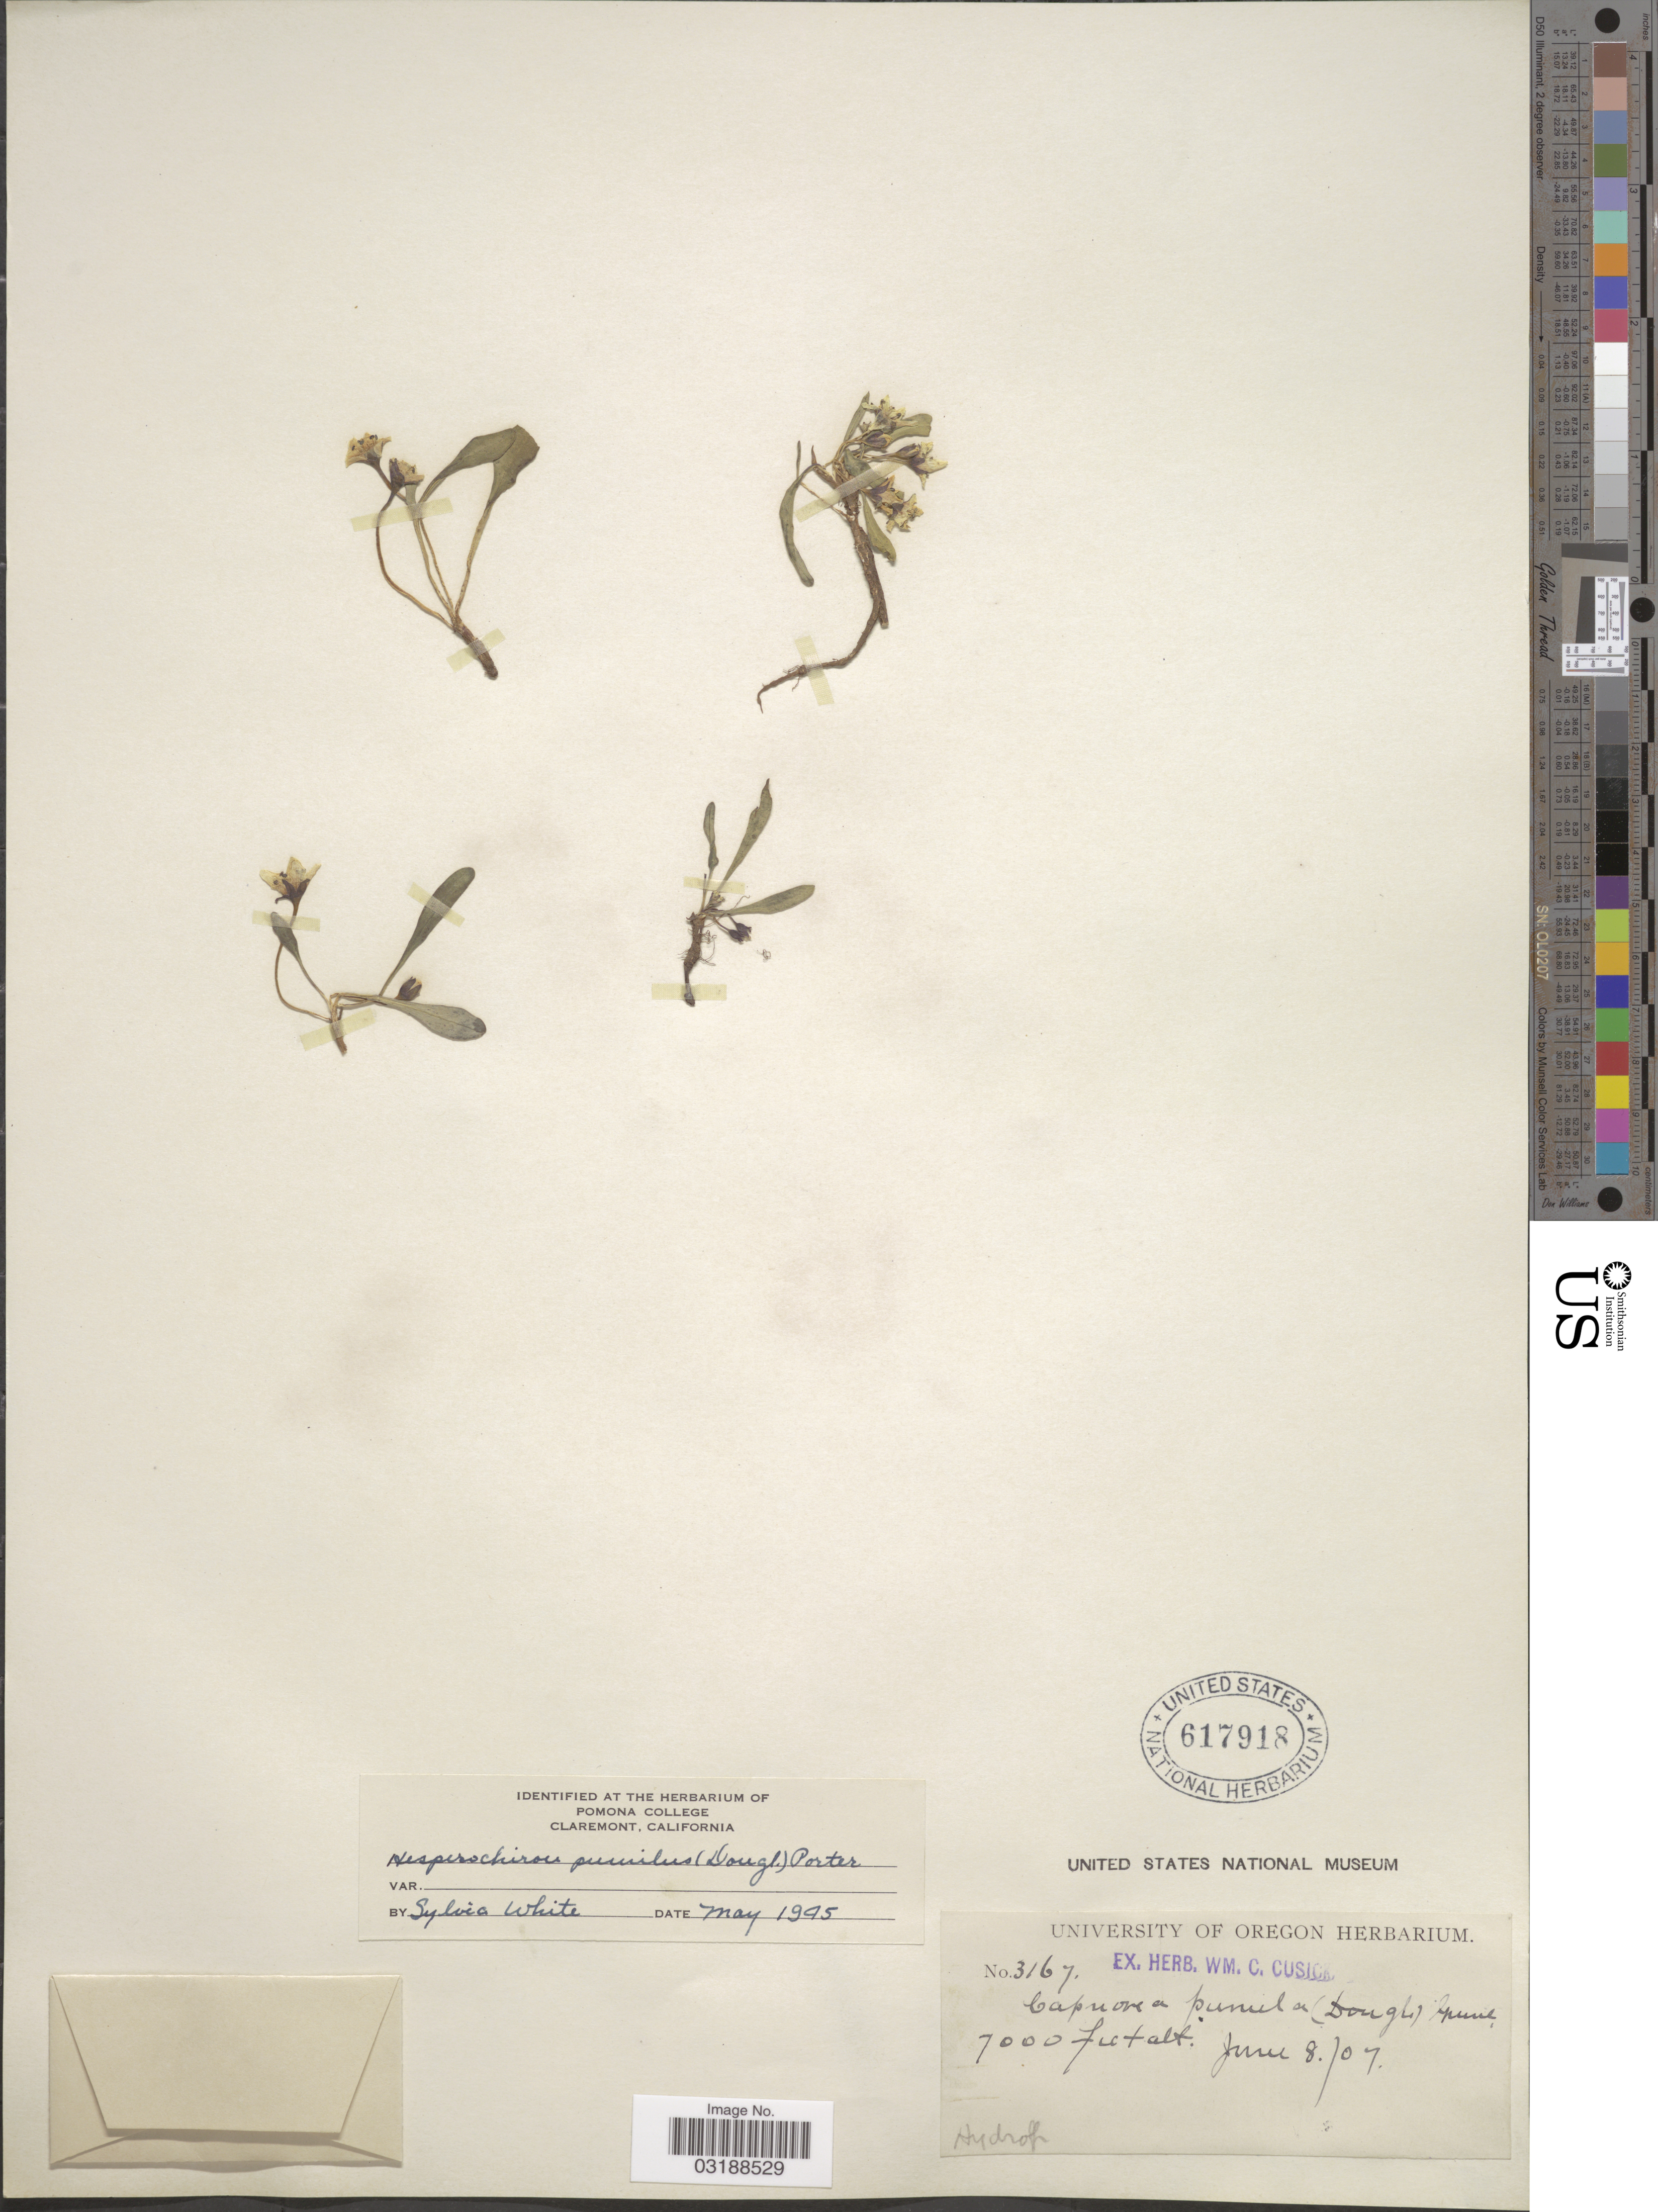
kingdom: Plantae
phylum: Tracheophyta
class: Magnoliopsida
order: Boraginales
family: Hydrophyllaceae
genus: Hesperochiron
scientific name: Hesperochiron pumilus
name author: (Griseb.) Porter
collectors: ex herb. Wm. C. Cusick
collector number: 3167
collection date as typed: Transcribed d/m/y: 8/6/7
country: United States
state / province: Oregon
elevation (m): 2134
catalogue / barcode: US 617918